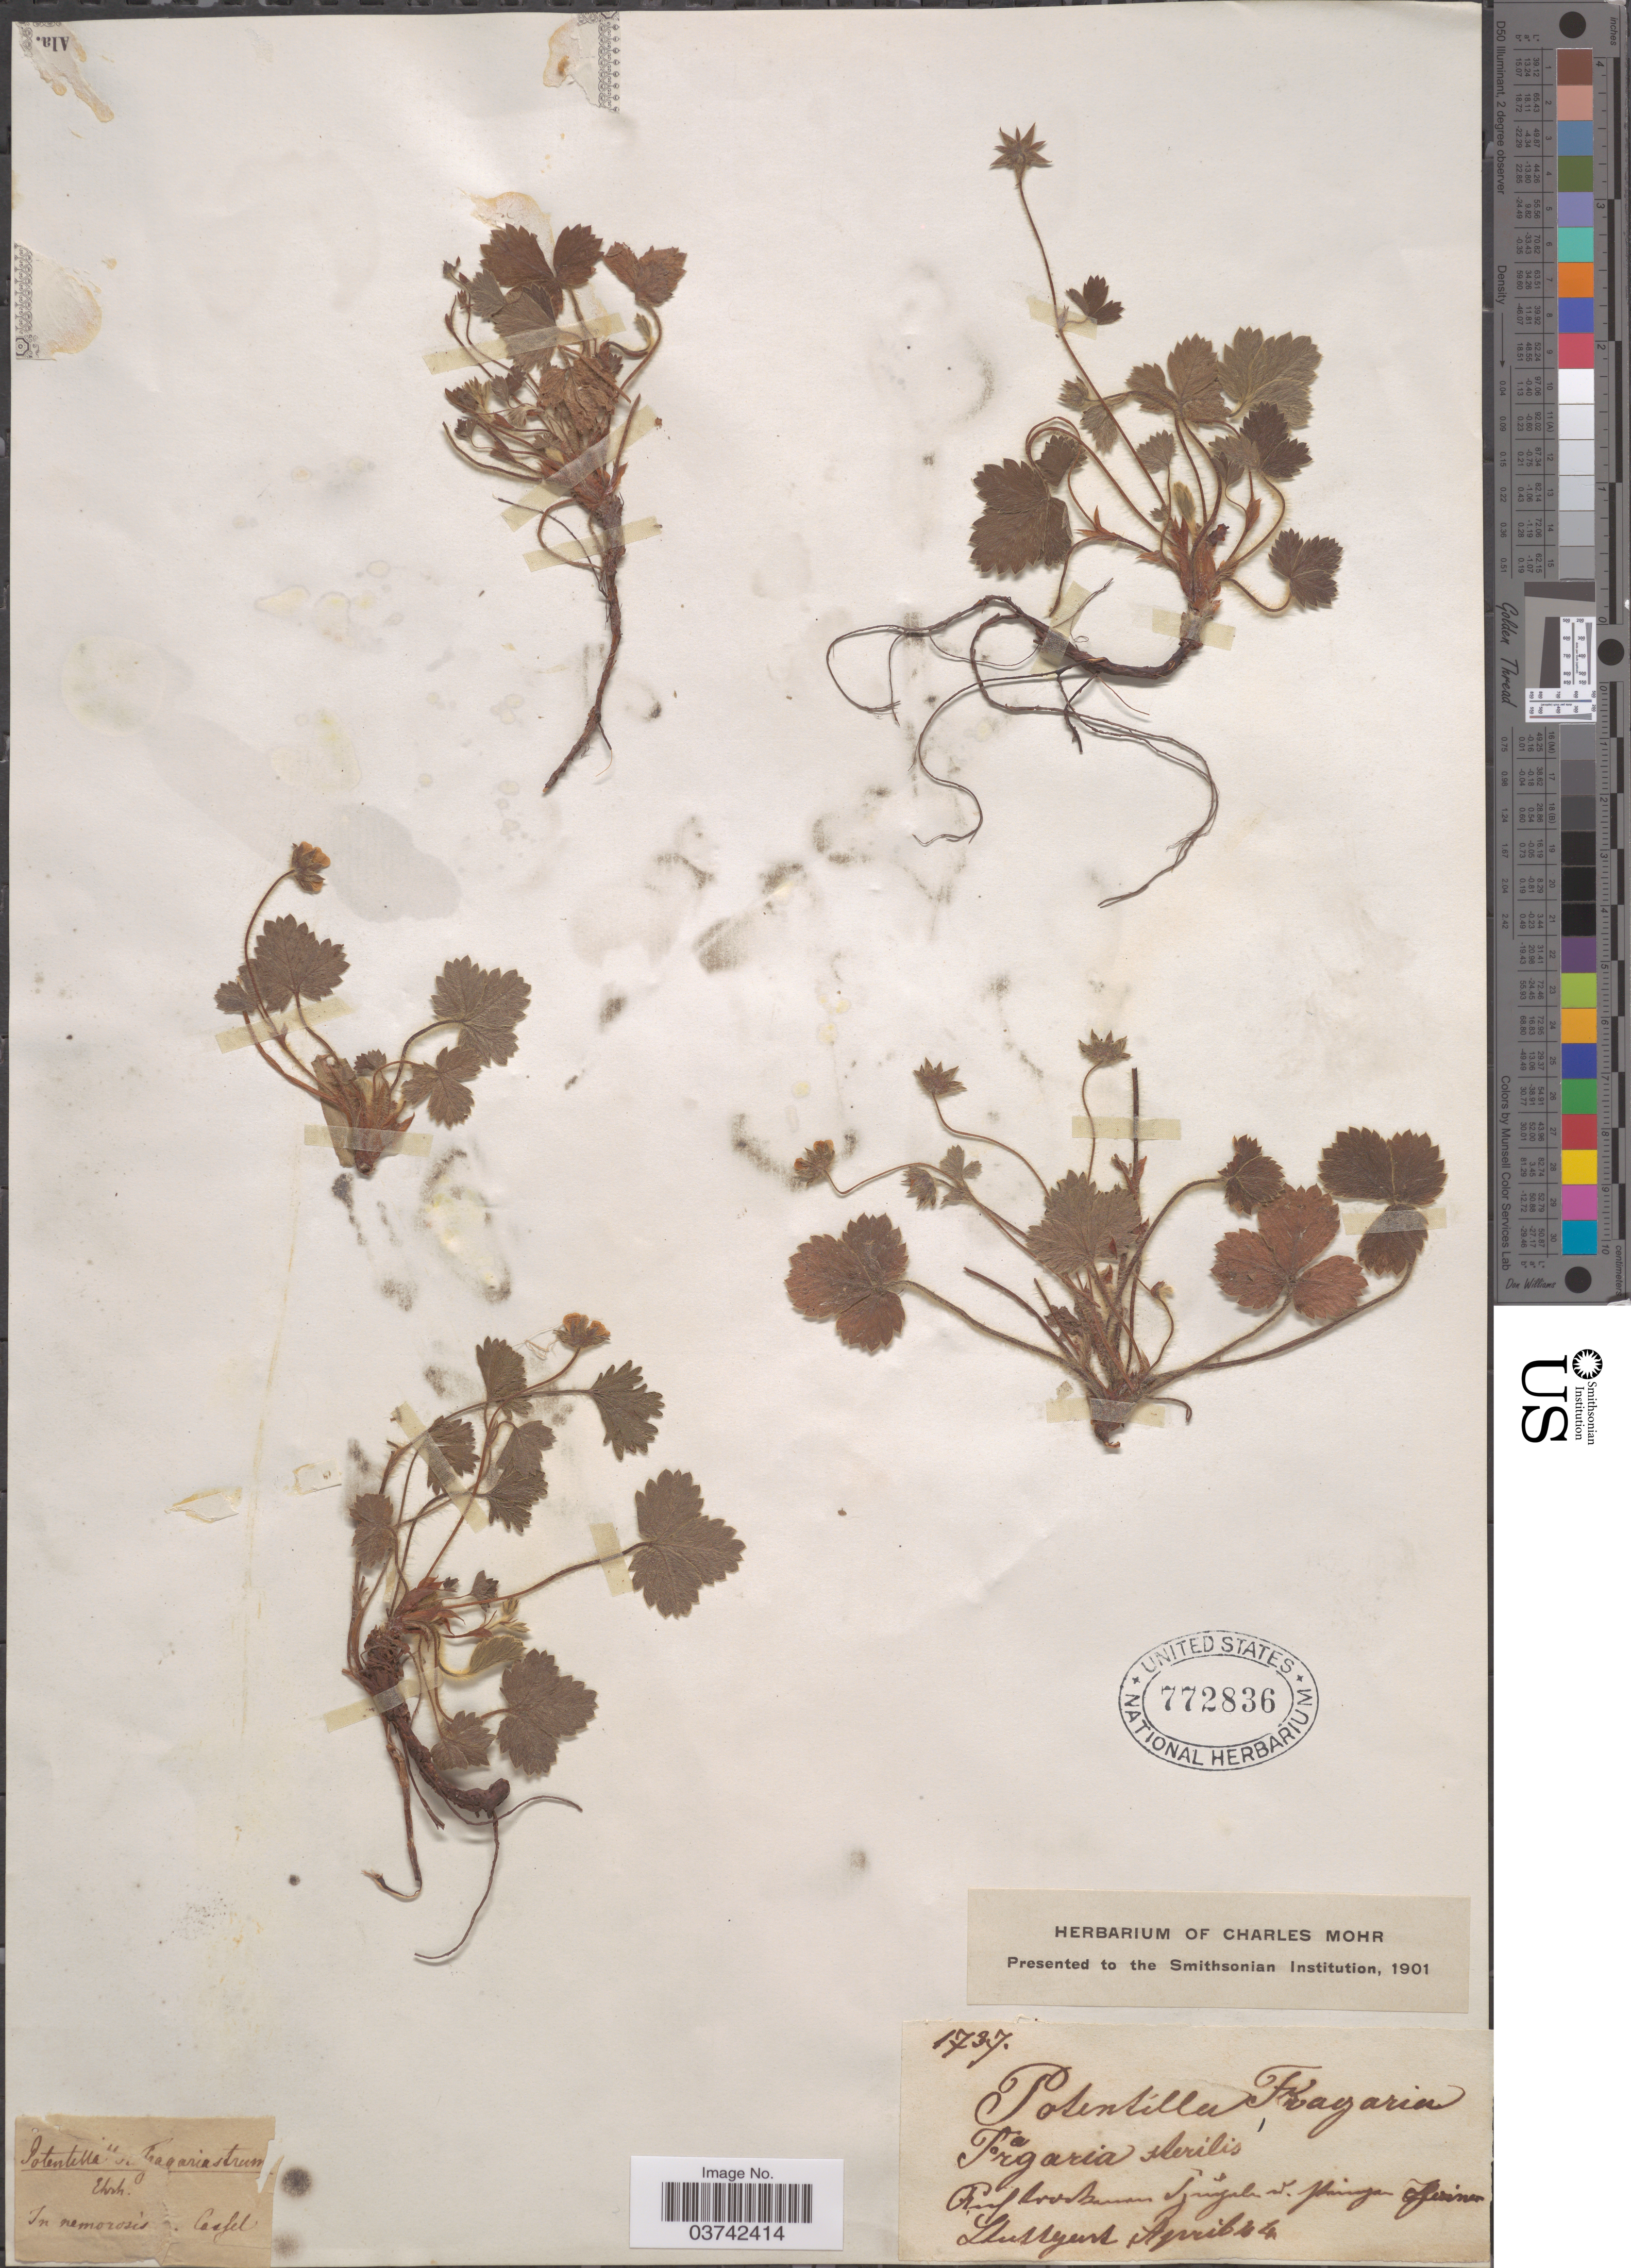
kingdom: Plantae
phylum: Tracheophyta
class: Magnoliopsida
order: Rosales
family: Rosaceae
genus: Potentilla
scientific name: Potentilla fragaria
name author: Poir.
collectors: Cassel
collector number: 1737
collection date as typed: Transcribed d/m/y: /4/44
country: Germany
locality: In nemoris. [illegible text] Stuttgart.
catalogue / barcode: US 772836